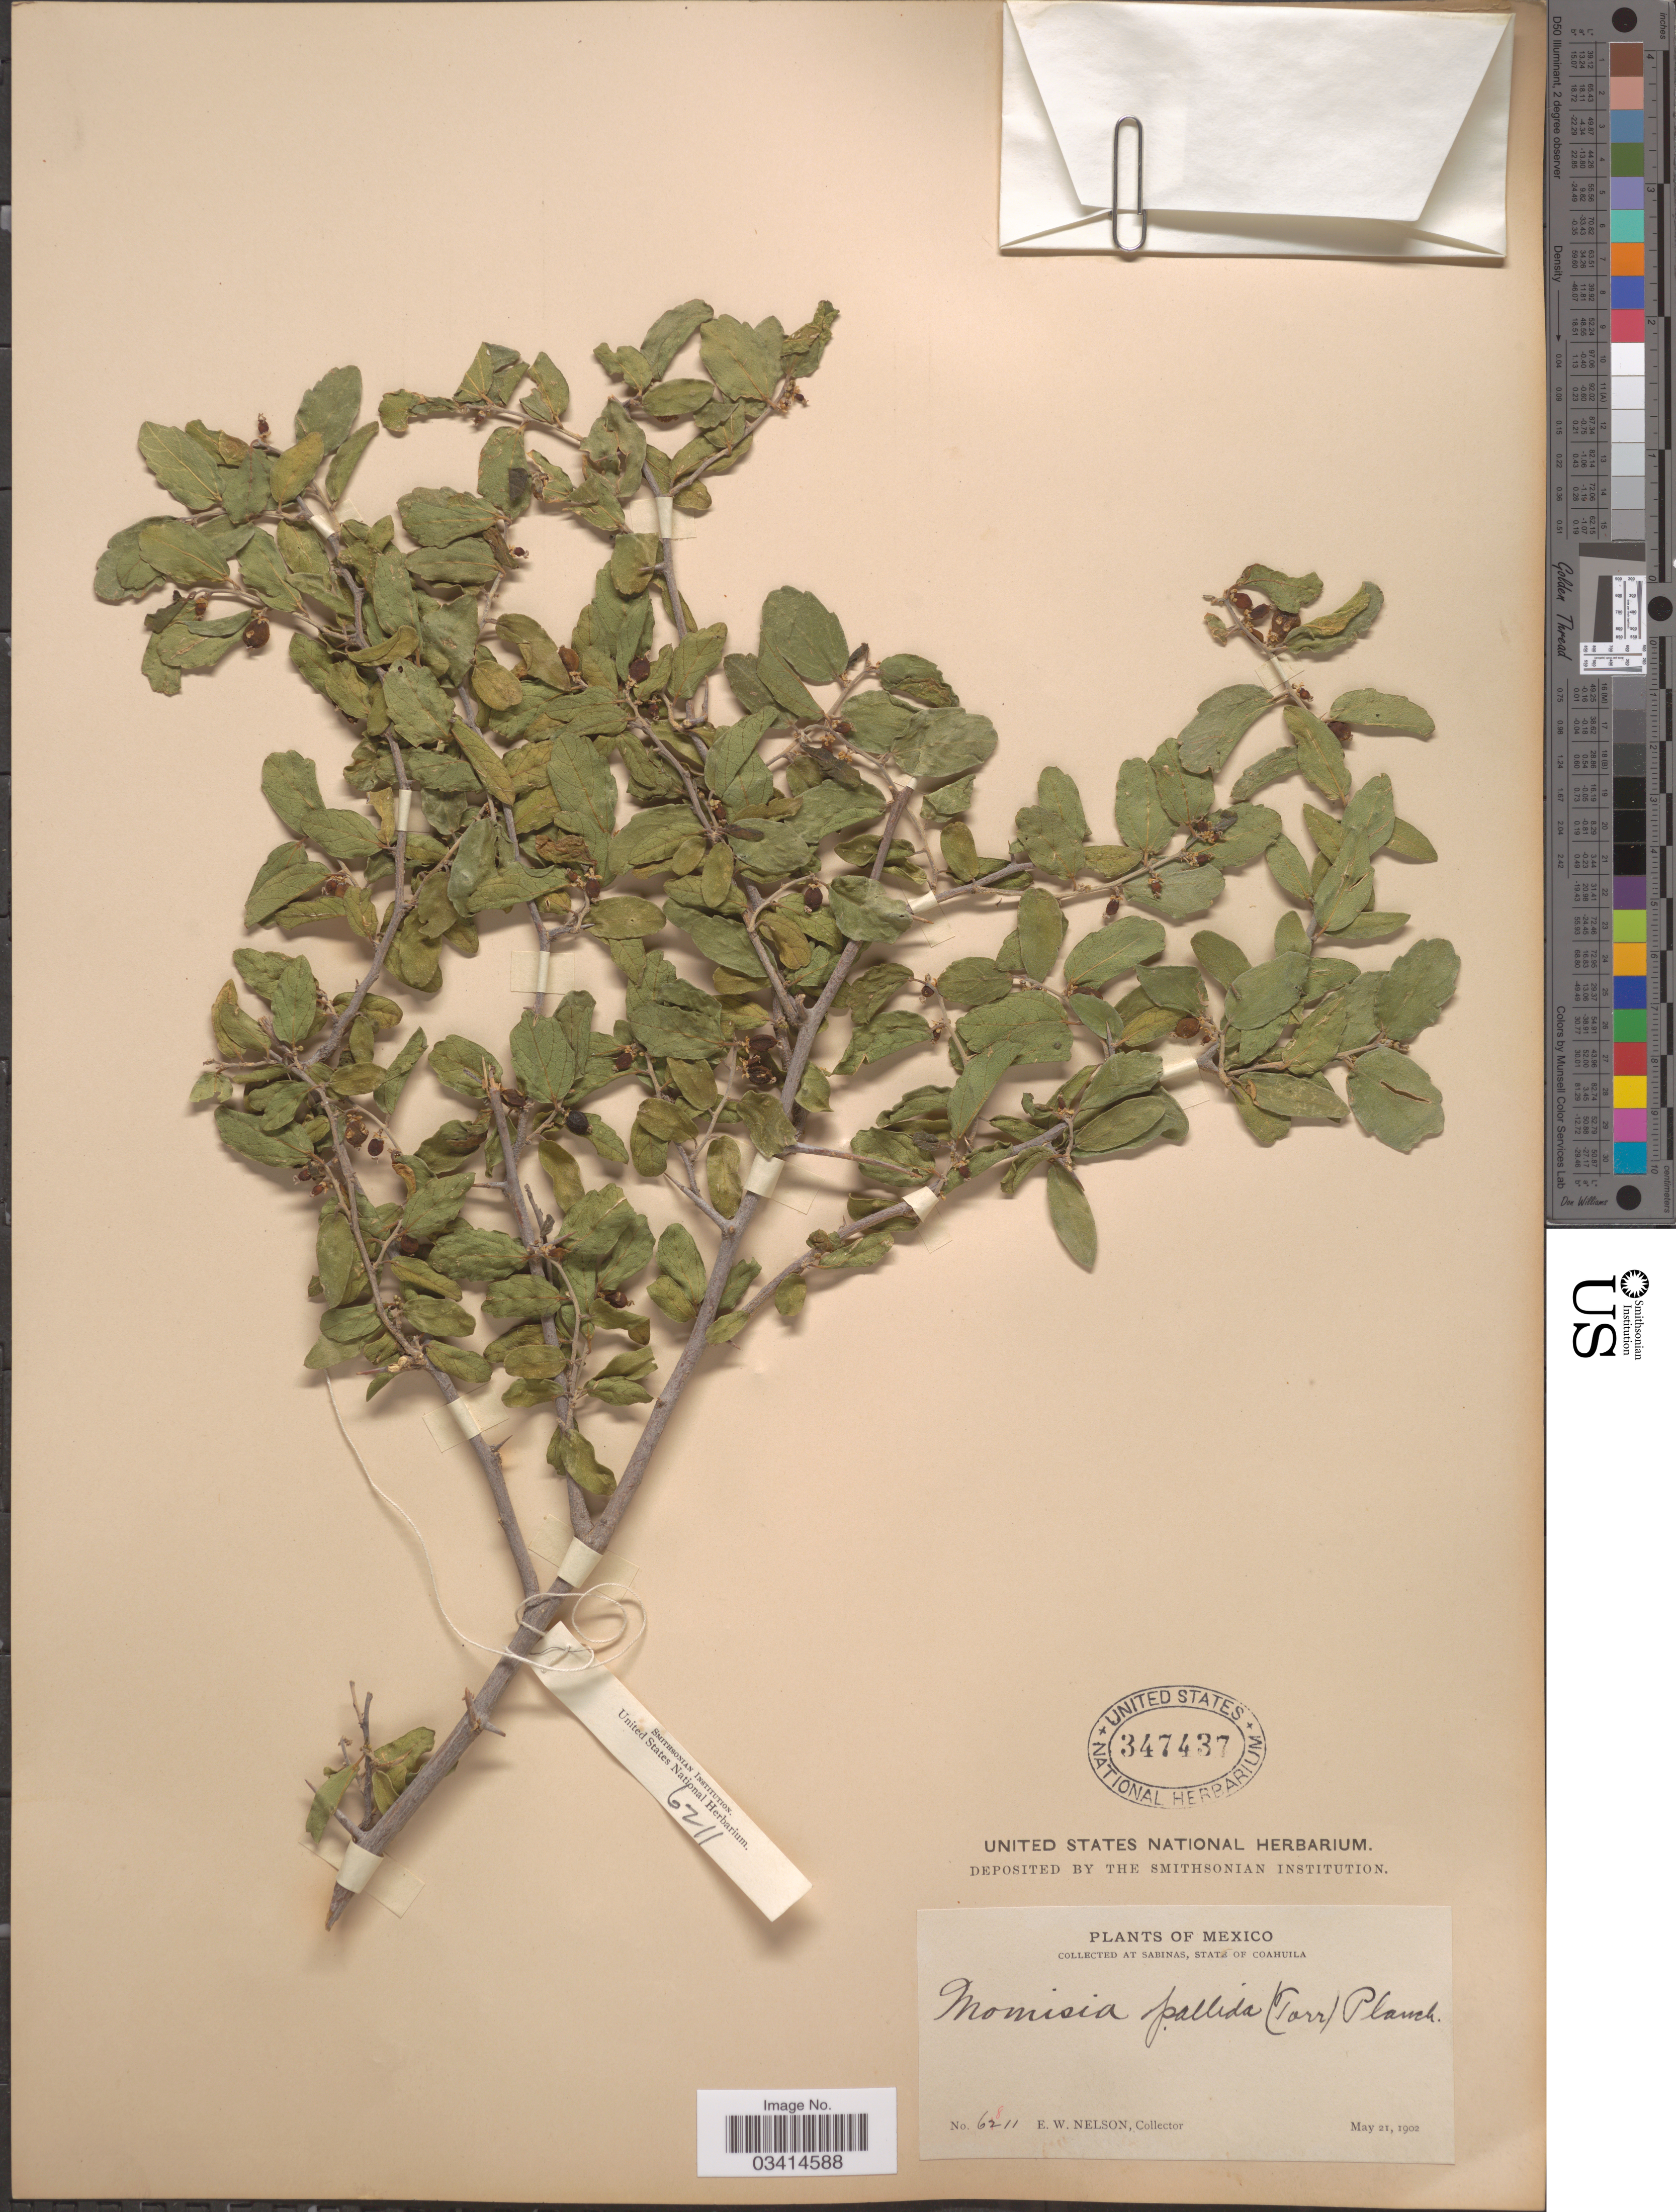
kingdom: Plantae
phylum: Tracheophyta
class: Magnoliopsida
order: Rosales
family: Cannabaceae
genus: Celtis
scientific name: Celtis pallida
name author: Torr. in Emory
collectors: E. W. Nelson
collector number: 6811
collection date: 1902-05-21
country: Mexico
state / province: Coahuila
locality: At Sabinas.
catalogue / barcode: US 347437